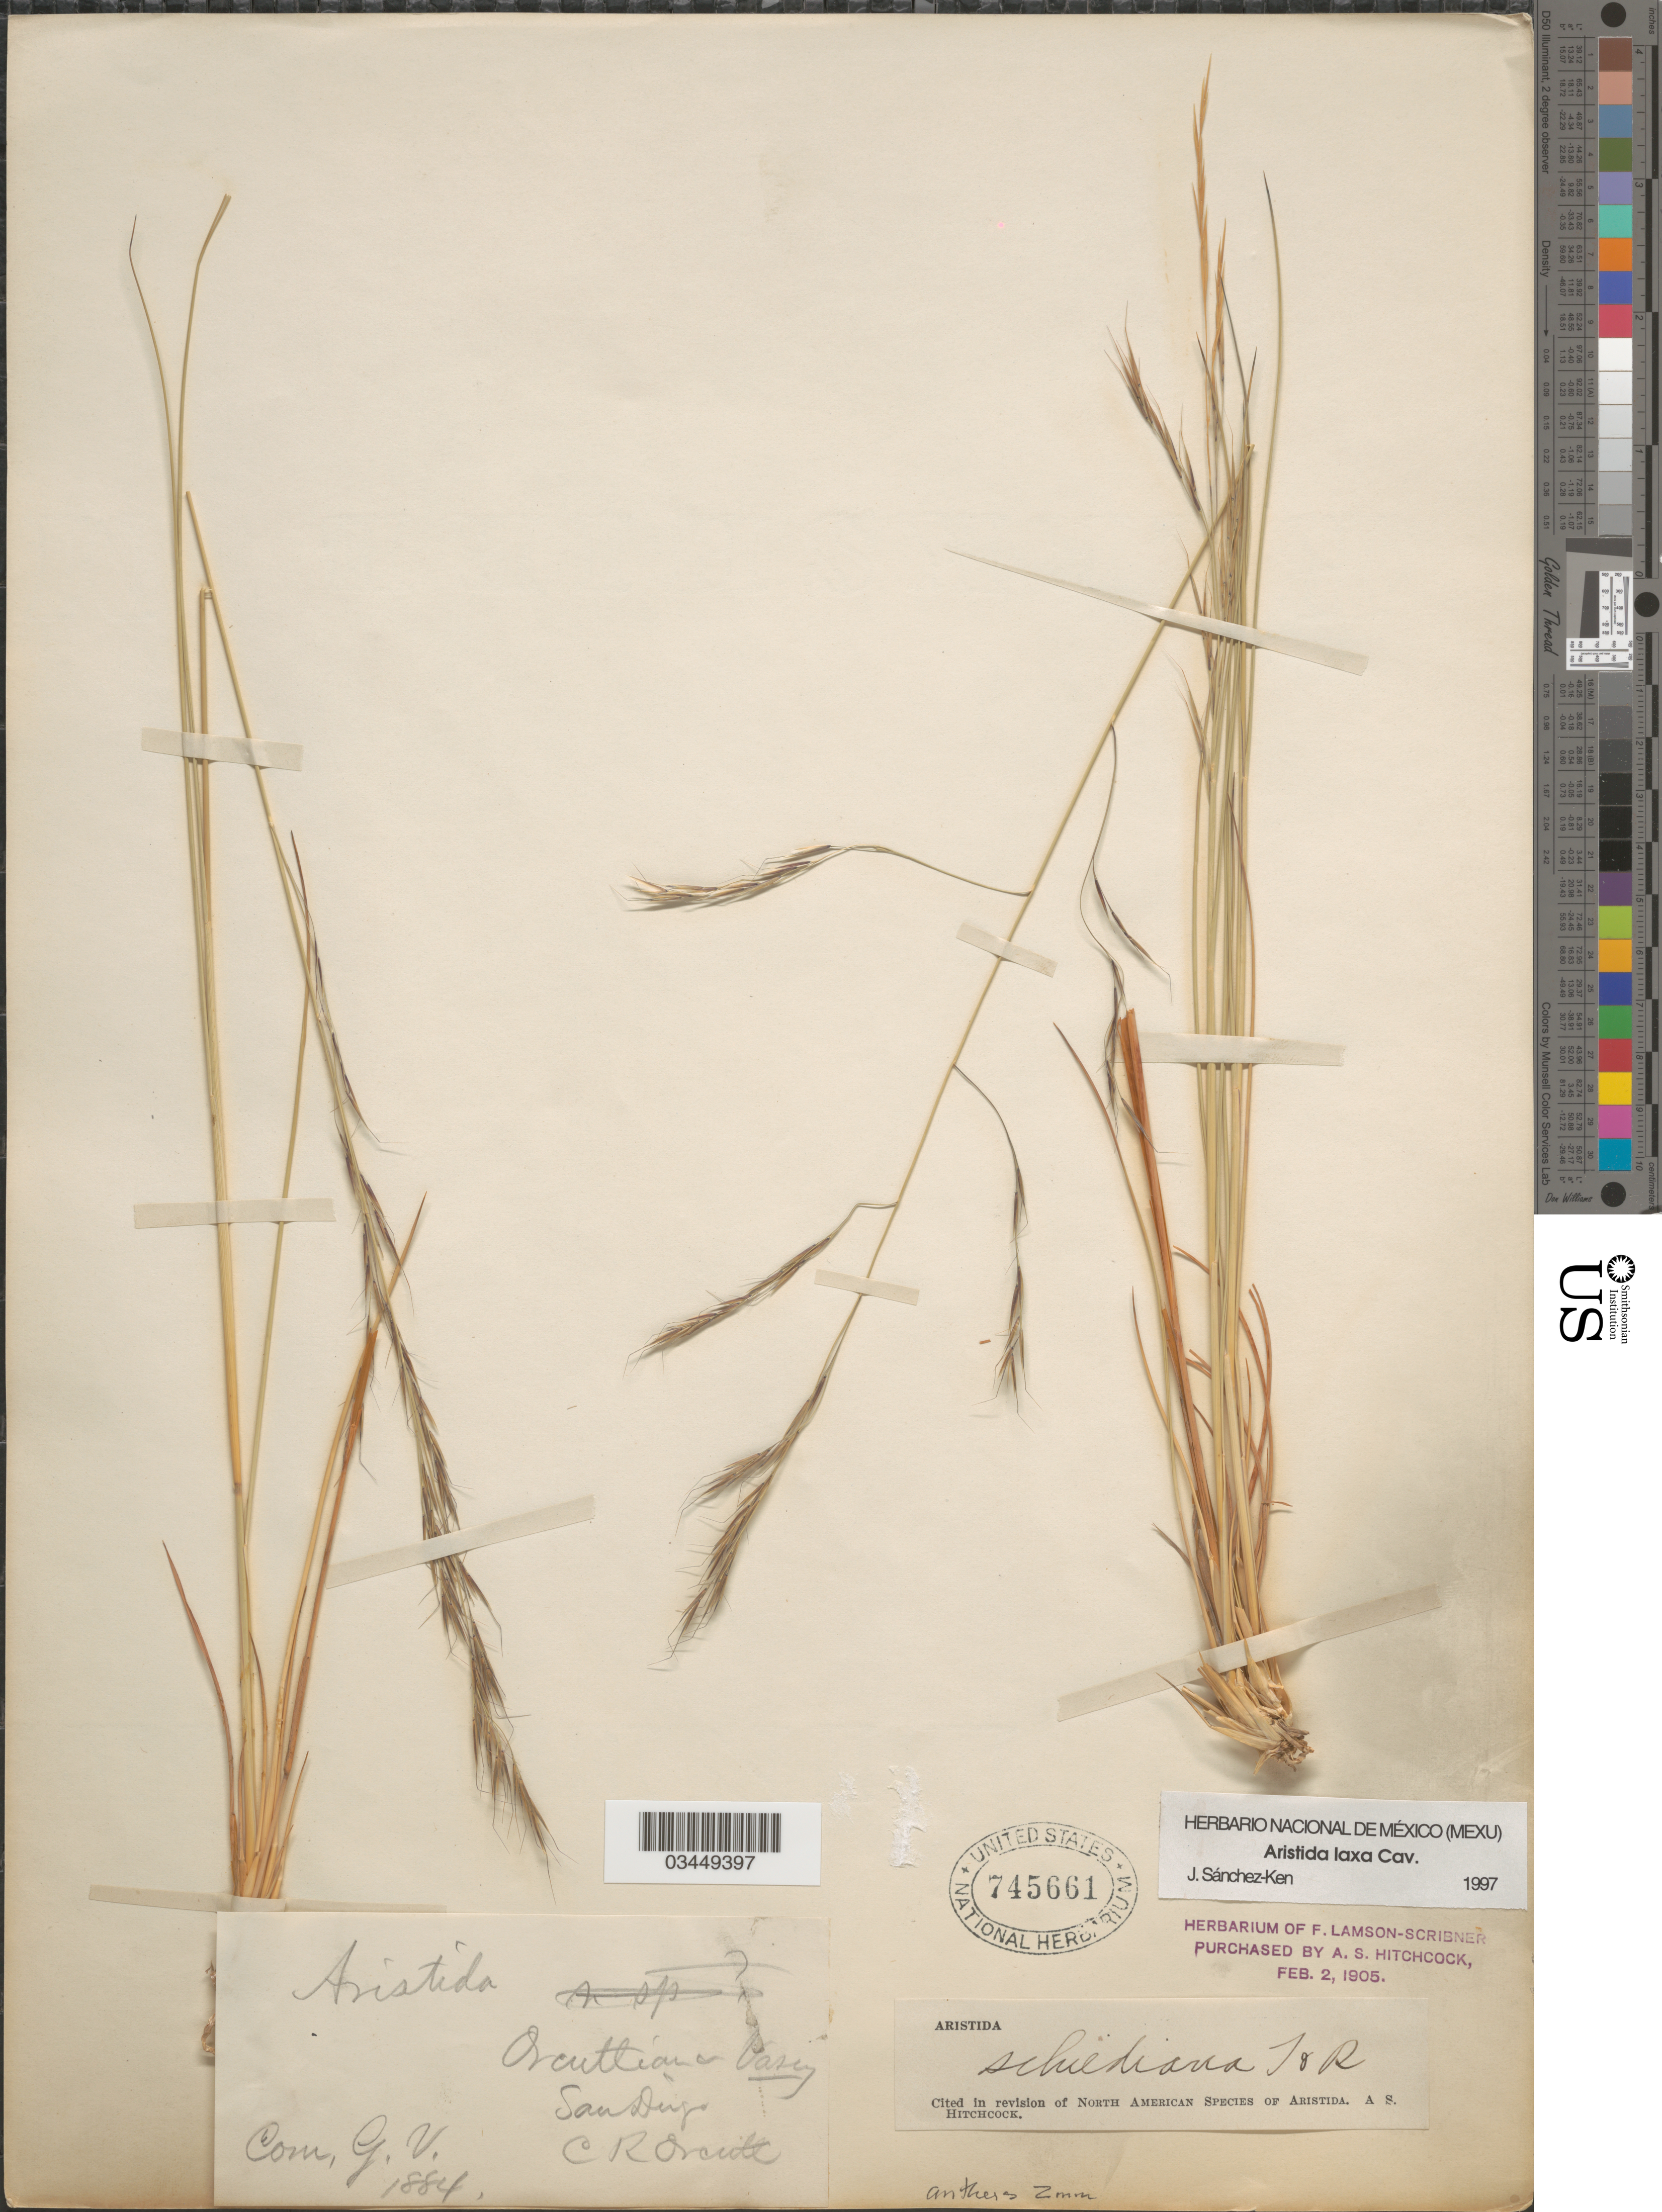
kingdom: Plantae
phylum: Tracheophyta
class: Liliopsida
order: Poales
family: Poaceae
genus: Aristida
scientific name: Aristida laxa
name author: Cav.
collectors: C. R. Orcutt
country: United States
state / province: California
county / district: San Diego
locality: San Diego.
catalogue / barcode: US 745661